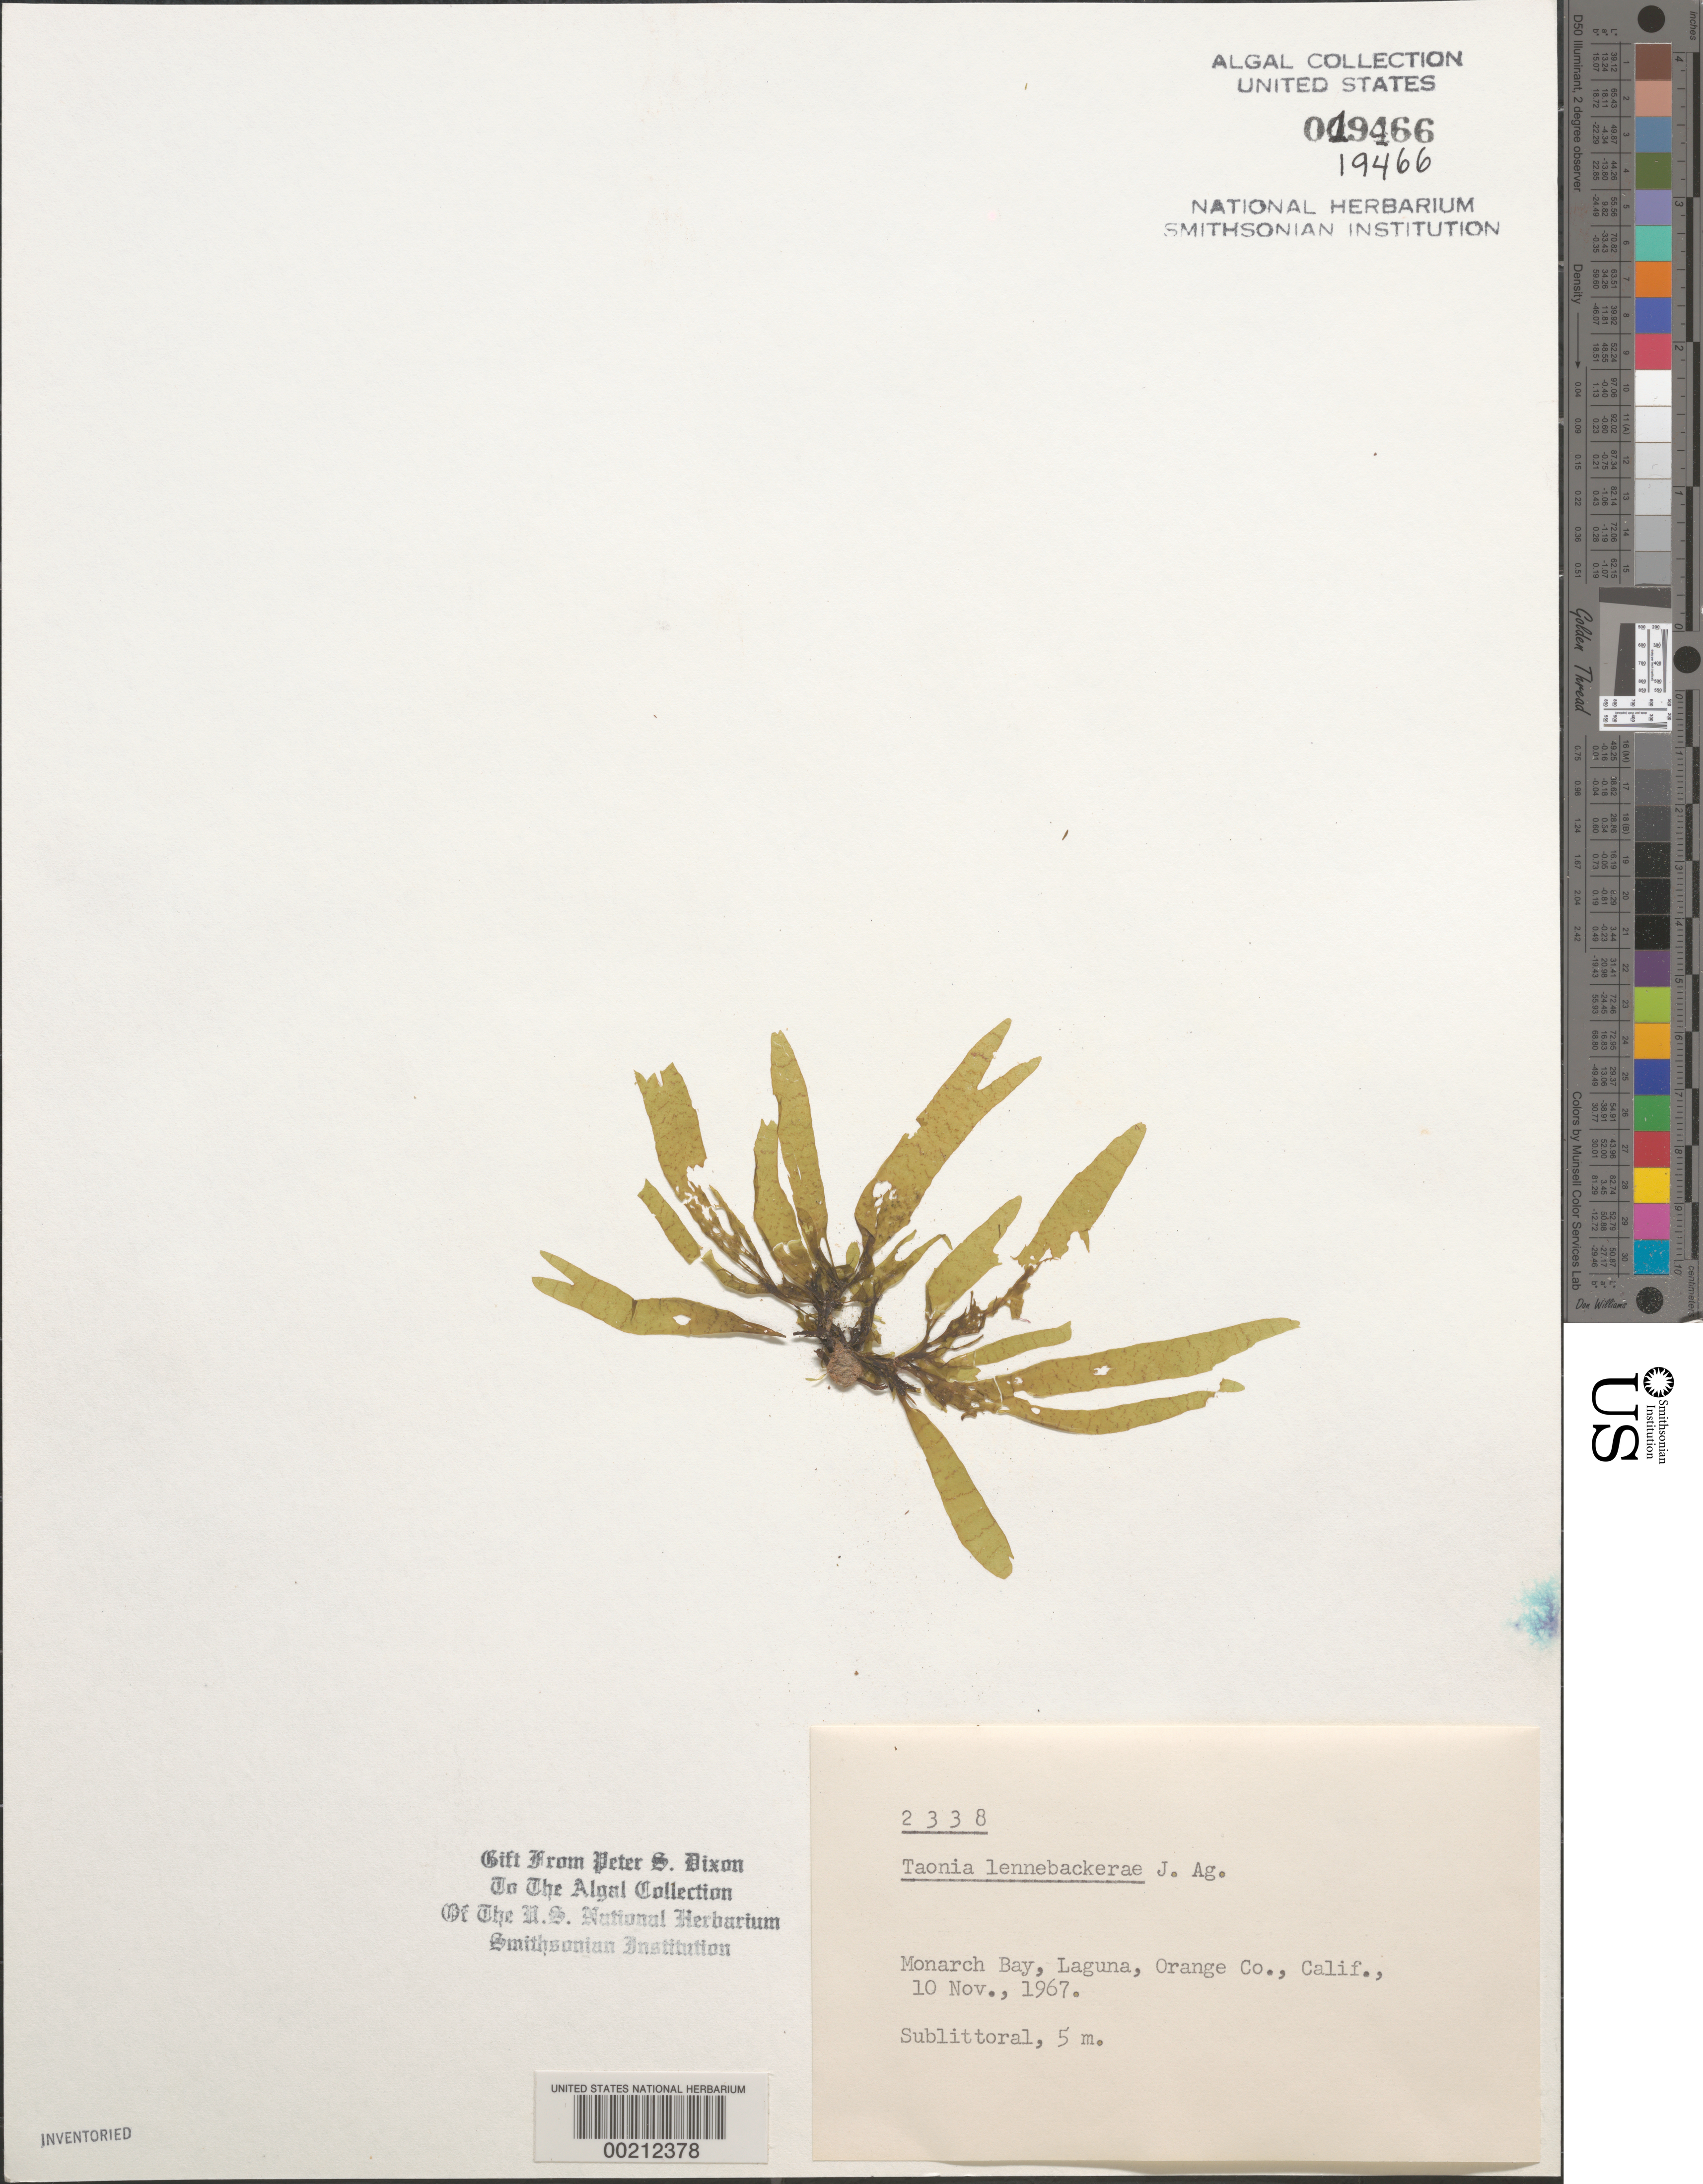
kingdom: Chromista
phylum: Ochrophyta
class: Phaeophyceae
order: Dictyotales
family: Dictyotaceae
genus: Taonia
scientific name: Taonia lennebackerae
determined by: Dixon, P. S.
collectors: P. S. Dixon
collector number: PSD 2338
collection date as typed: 10 Nov 1967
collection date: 1967-11-10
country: United States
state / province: California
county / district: Orange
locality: Laguna, Monarch Bay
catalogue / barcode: US 19466